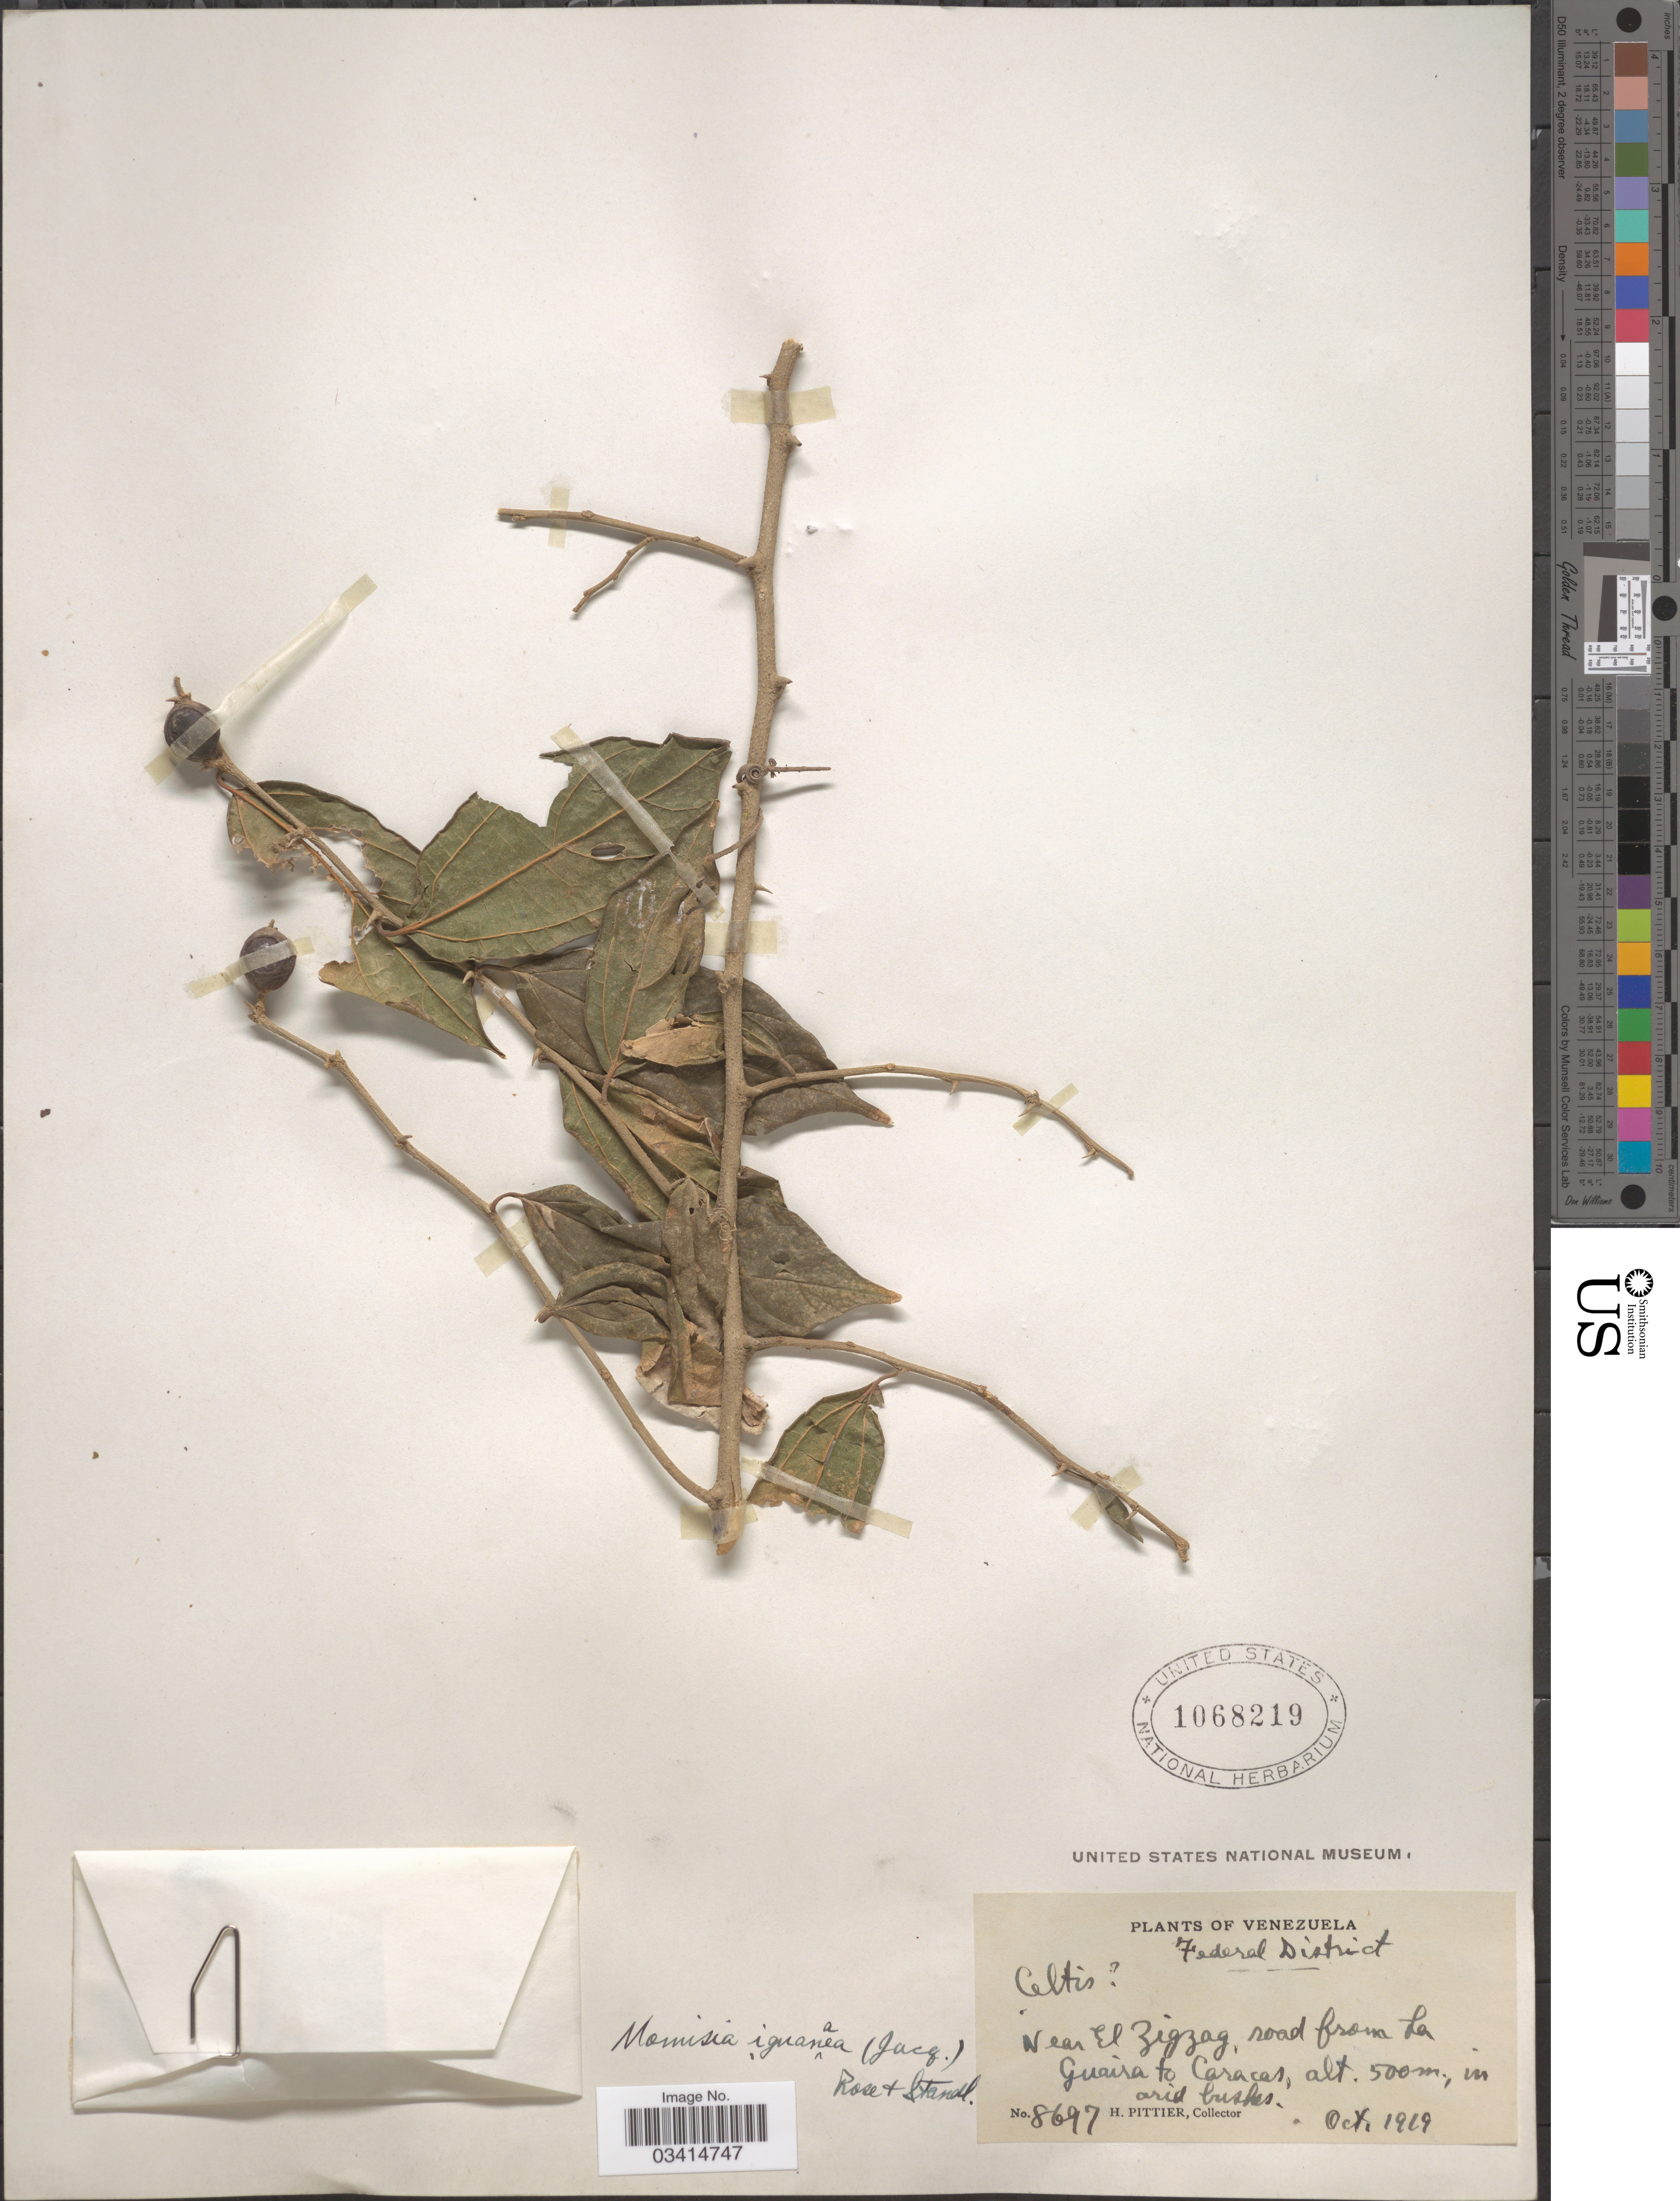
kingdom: Plantae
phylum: Tracheophyta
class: Magnoliopsida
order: Rosales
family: Cannabaceae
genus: Celtis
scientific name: Celtis iguanaea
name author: (Jacq.) Sarg.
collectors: H. F. Pittier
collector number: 8697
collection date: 1929-10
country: Venezuela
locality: Federal District. Near El Zigzag, road from La Guaira to Caracas.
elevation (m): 500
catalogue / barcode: US 1068219